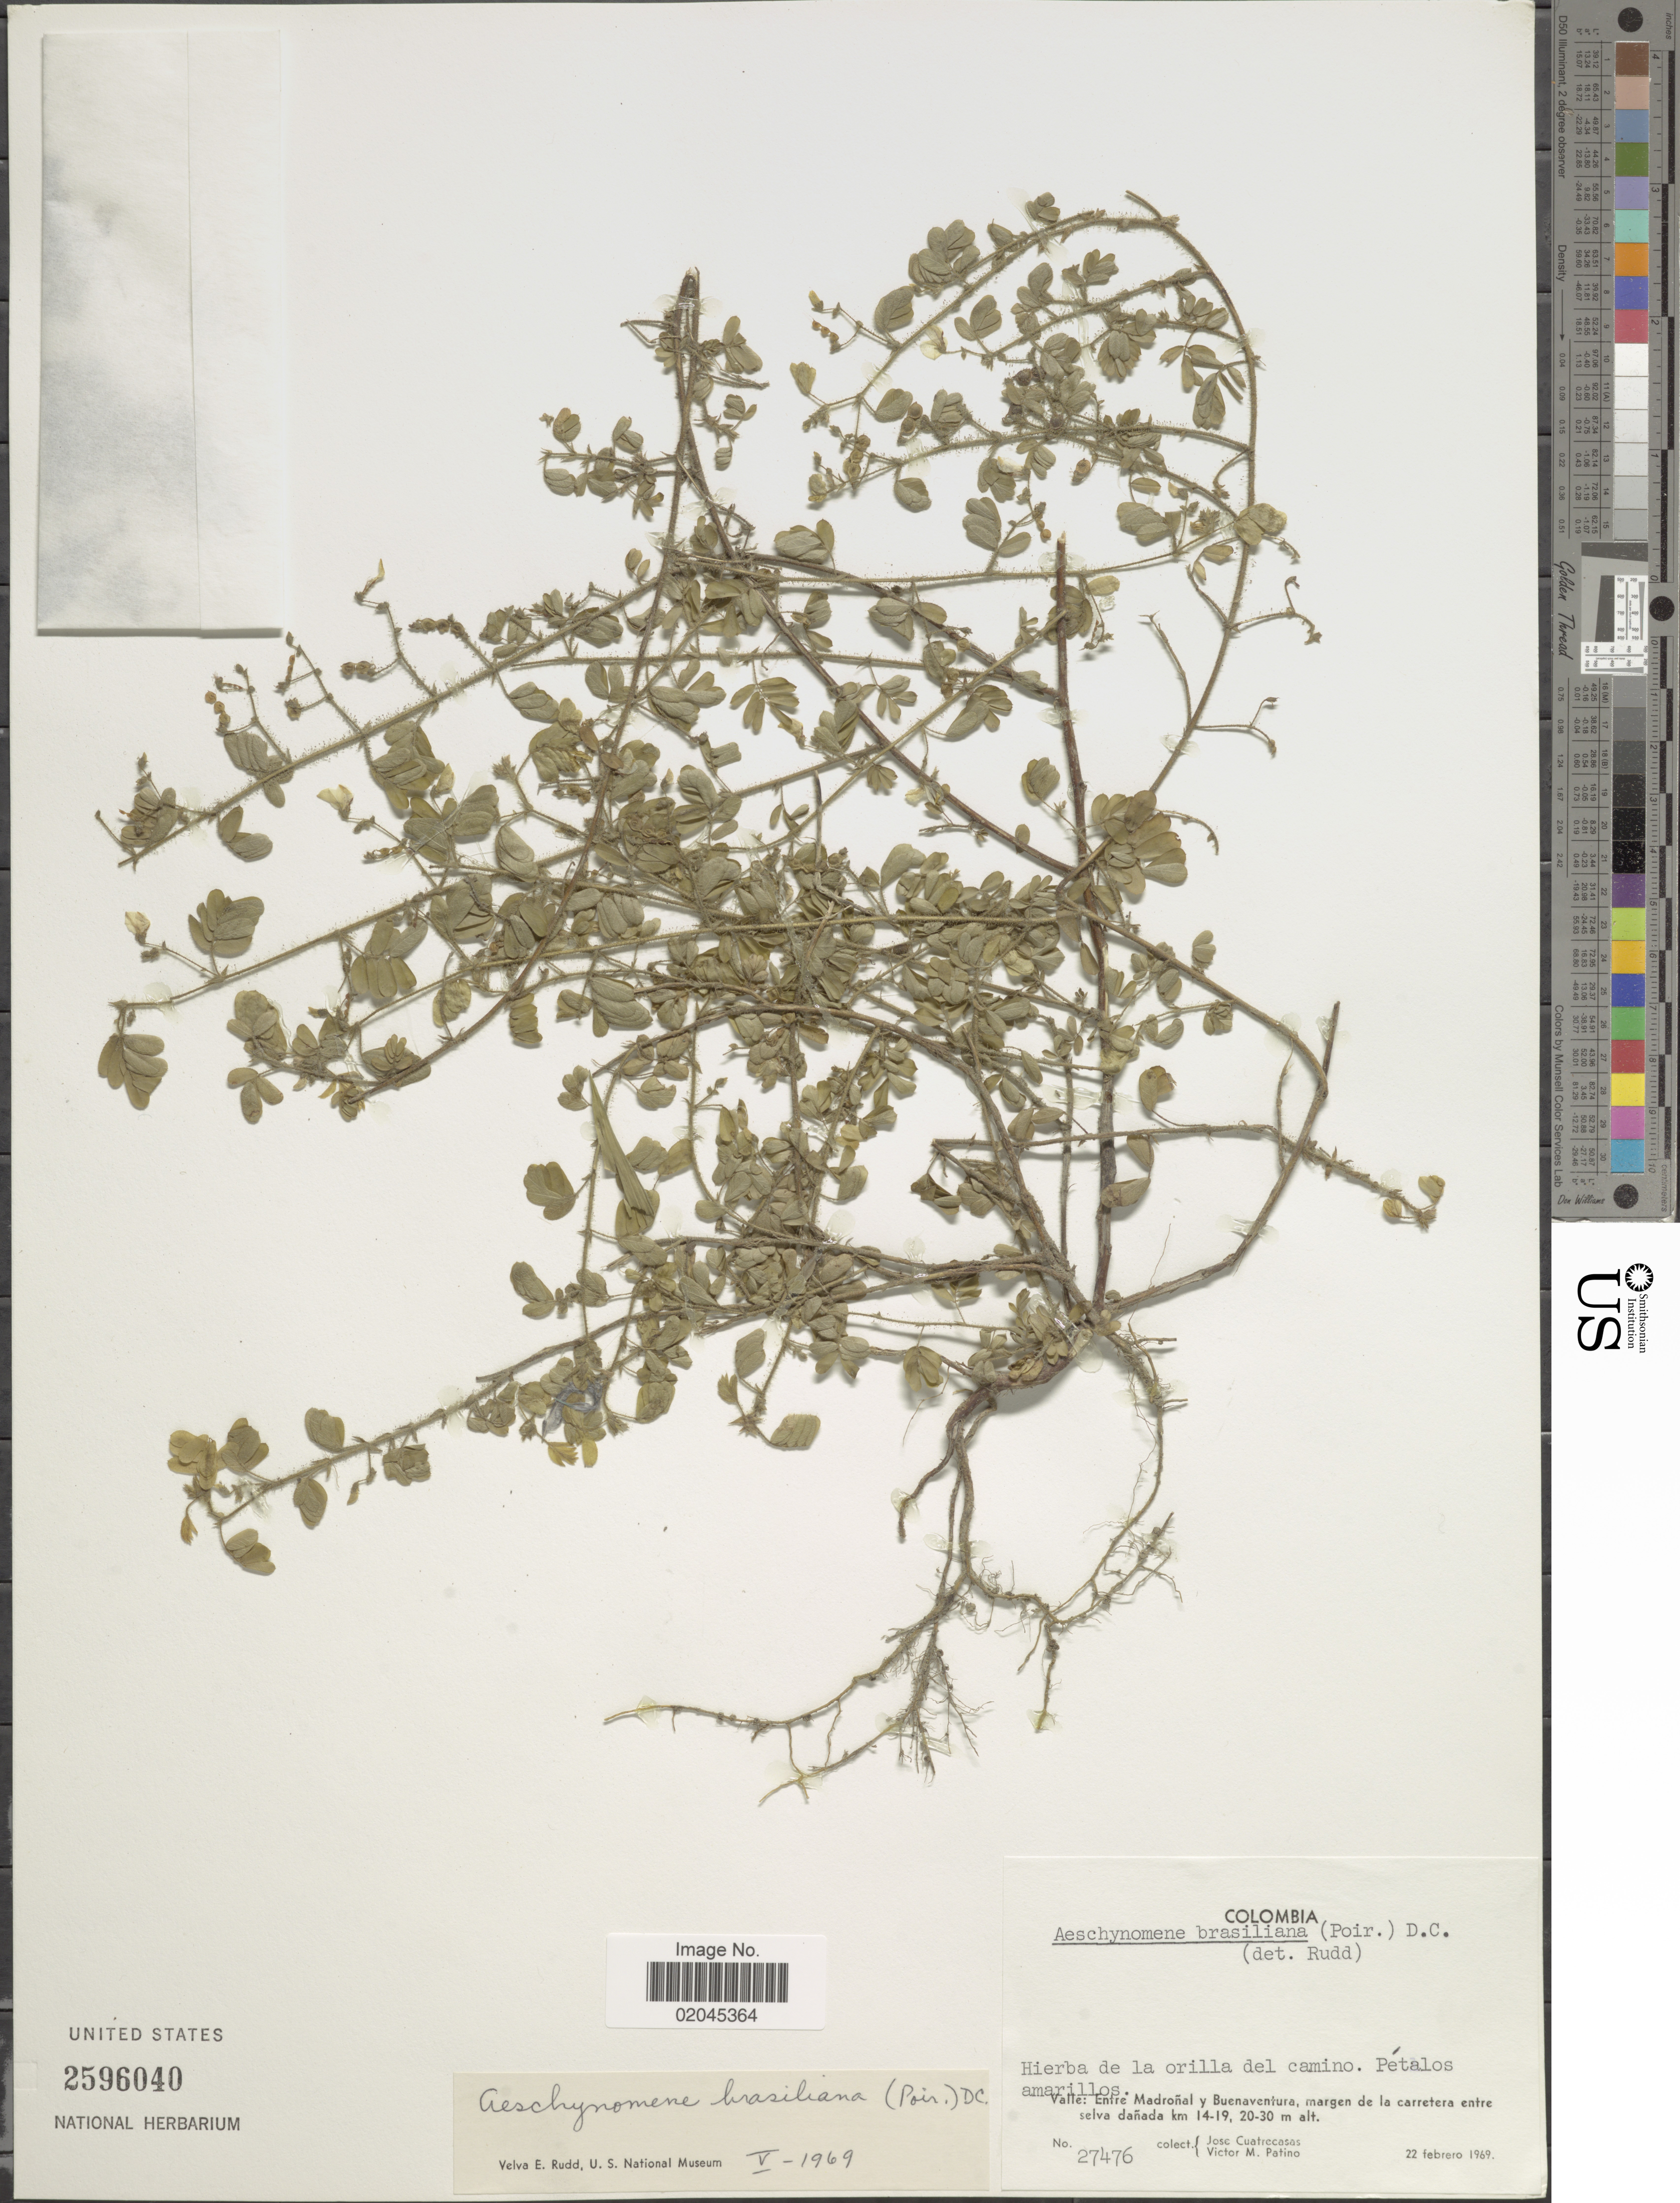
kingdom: Plantae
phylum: Tracheophyta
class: Magnoliopsida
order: Fabales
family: Fabaceae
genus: Aeschynomene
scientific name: Aeschynomene brasiliana var. brasiliana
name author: (Poir.) DC.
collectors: J. Cuatrecasas & V. M. Patiño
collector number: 27476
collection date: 1969-02-22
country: Colombia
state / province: Valle del Cauca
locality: Valle: Entre Madronal y Buenaventure, margen de la Carretera entre selva danada km 14-19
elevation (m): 20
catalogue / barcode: US 2596040